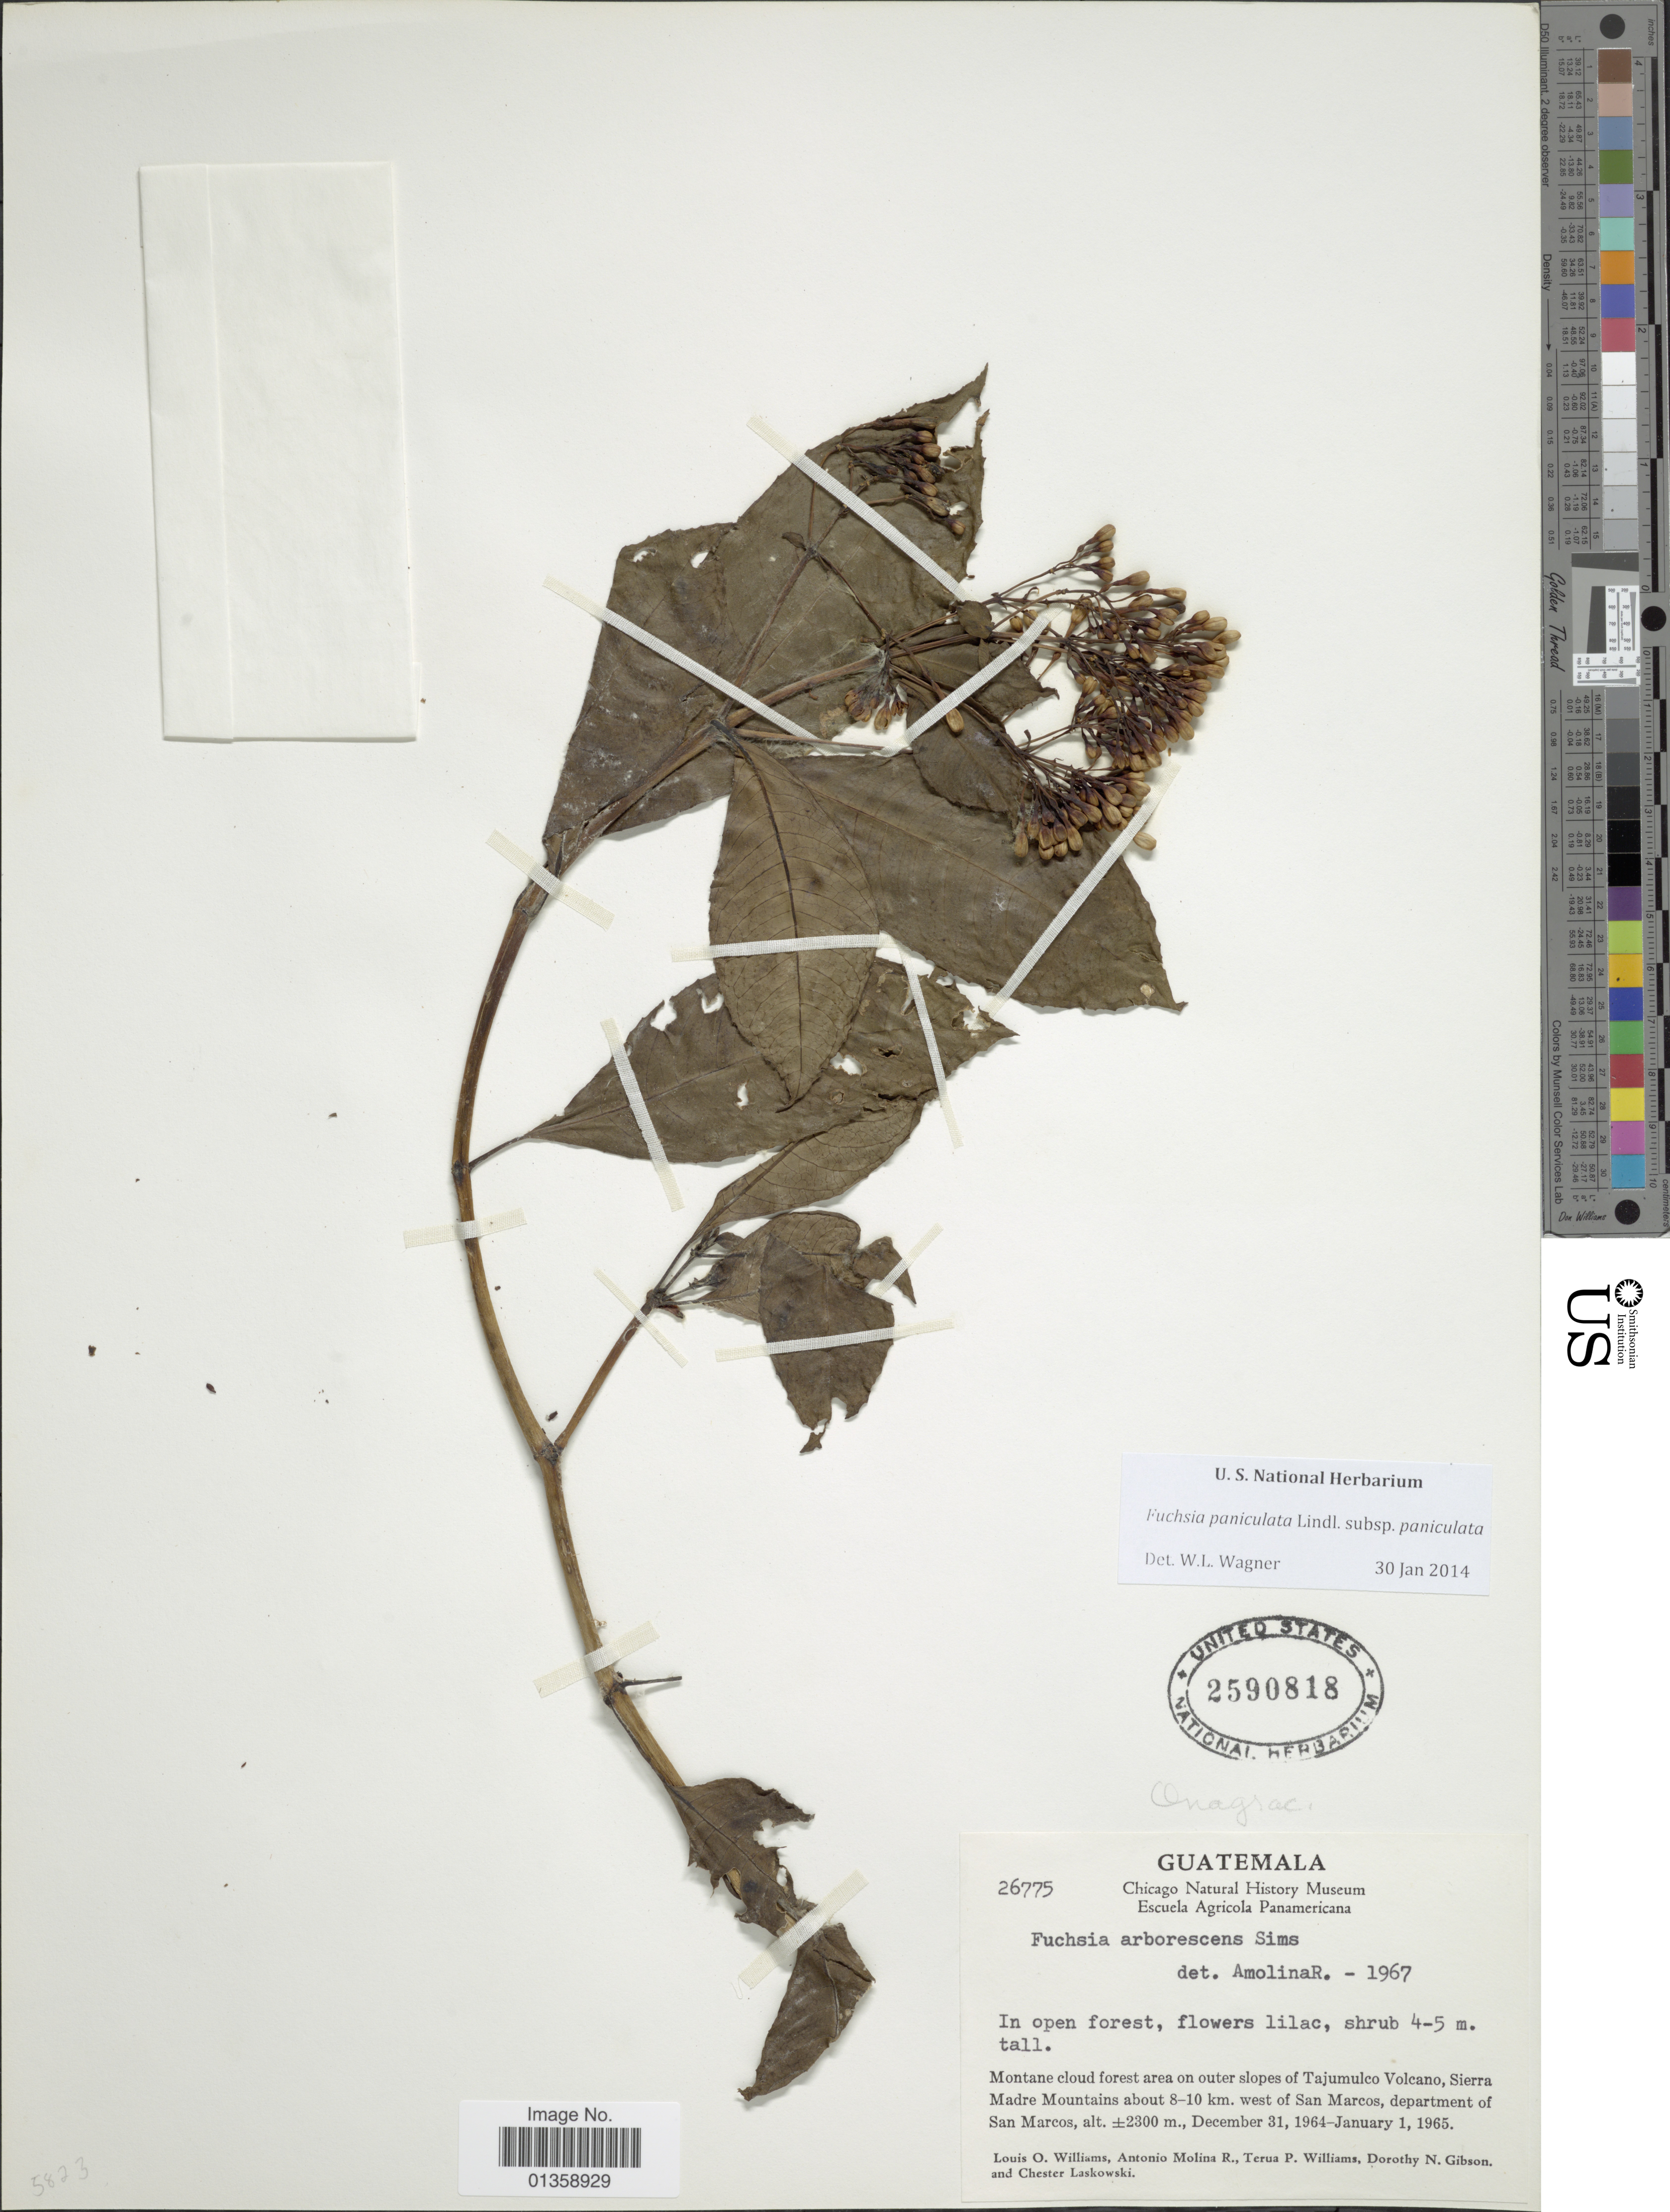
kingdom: Plantae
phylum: Tracheophyta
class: Magnoliopsida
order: Myrtales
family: Onagraceae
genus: Fuchsia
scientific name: Fuchsia paniculata subsp. paniculata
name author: Lindl.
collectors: L. O. Williams, A. Molina R., T. P. Williams & D. N. Gibson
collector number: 26775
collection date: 1964-12-31/1965-01-01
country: Guatemala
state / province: San Marcos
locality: Montane cloud forest area on outer slopes of Tajumulco Volcano, Sierra Madre Mountains about 8-10 km. west of San Marcos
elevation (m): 2300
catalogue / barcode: US 2590818